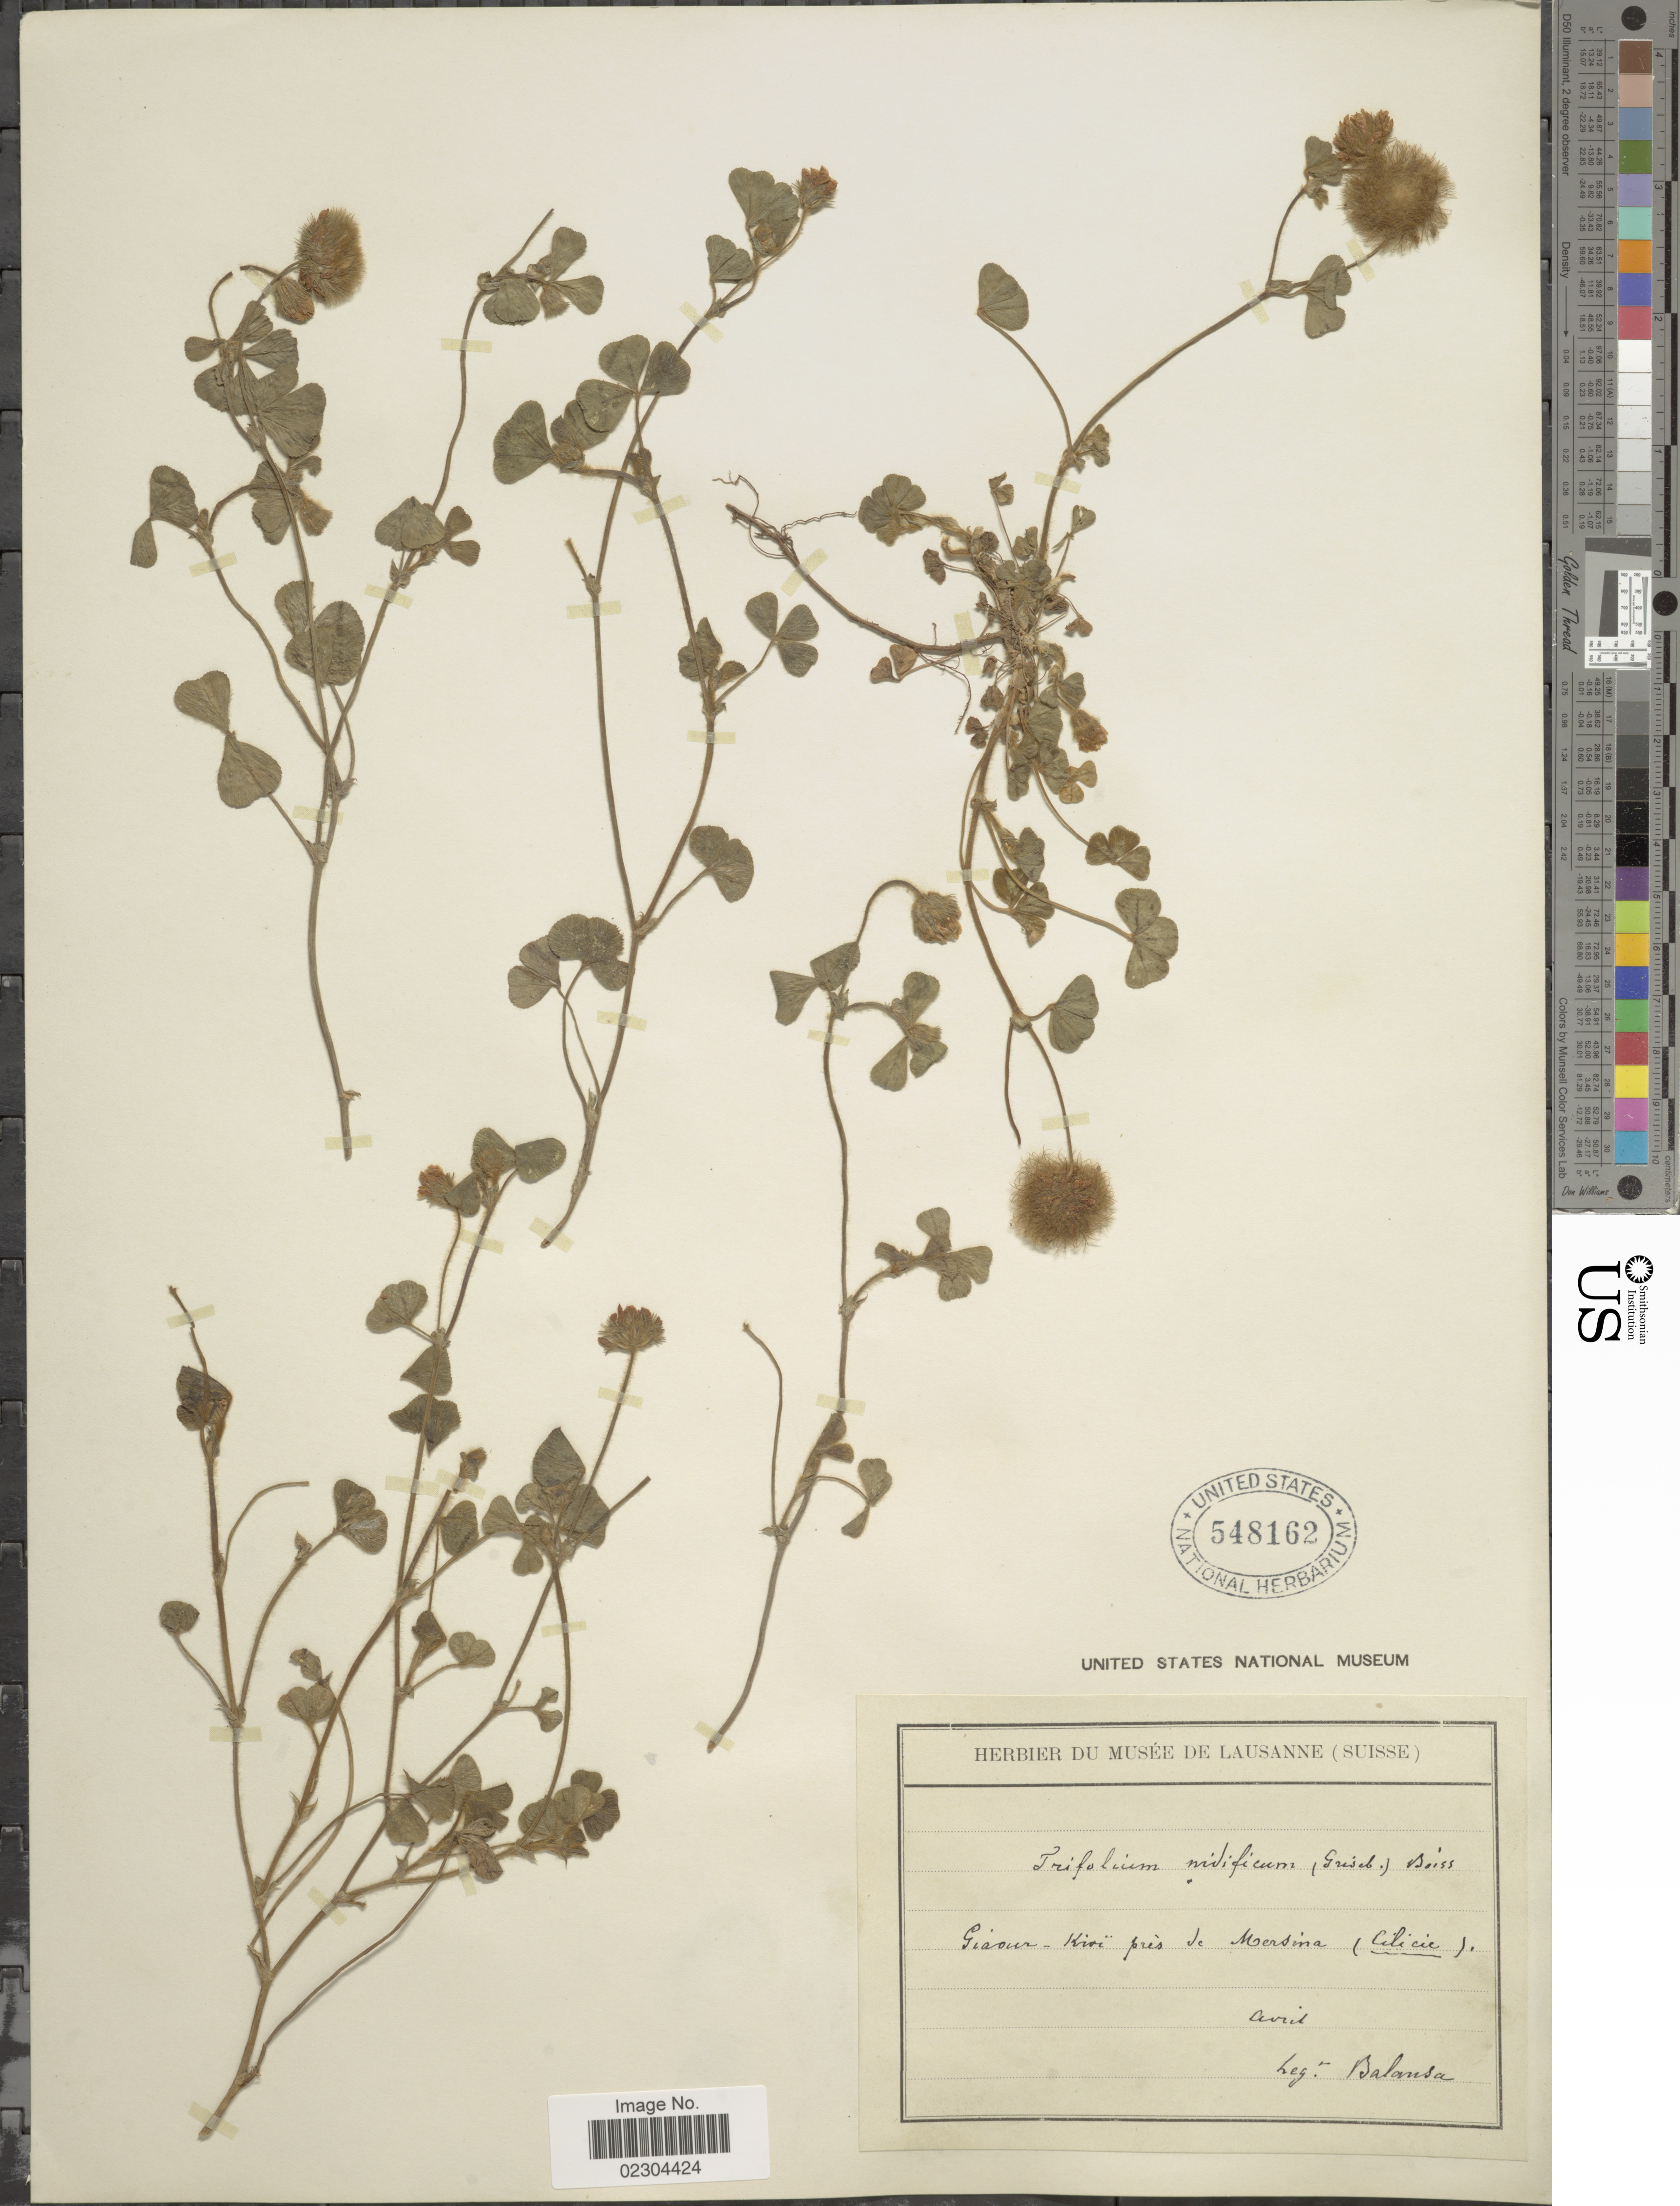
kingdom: Plantae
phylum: Tracheophyta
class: Magnoliopsida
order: Fabales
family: Fabaceae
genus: Trifolium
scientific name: Trifolium nidificum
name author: Griseb.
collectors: -. Balansa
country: Turkey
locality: Giaour-Kivi pres de Mersina (Cilicie)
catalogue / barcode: US 548162